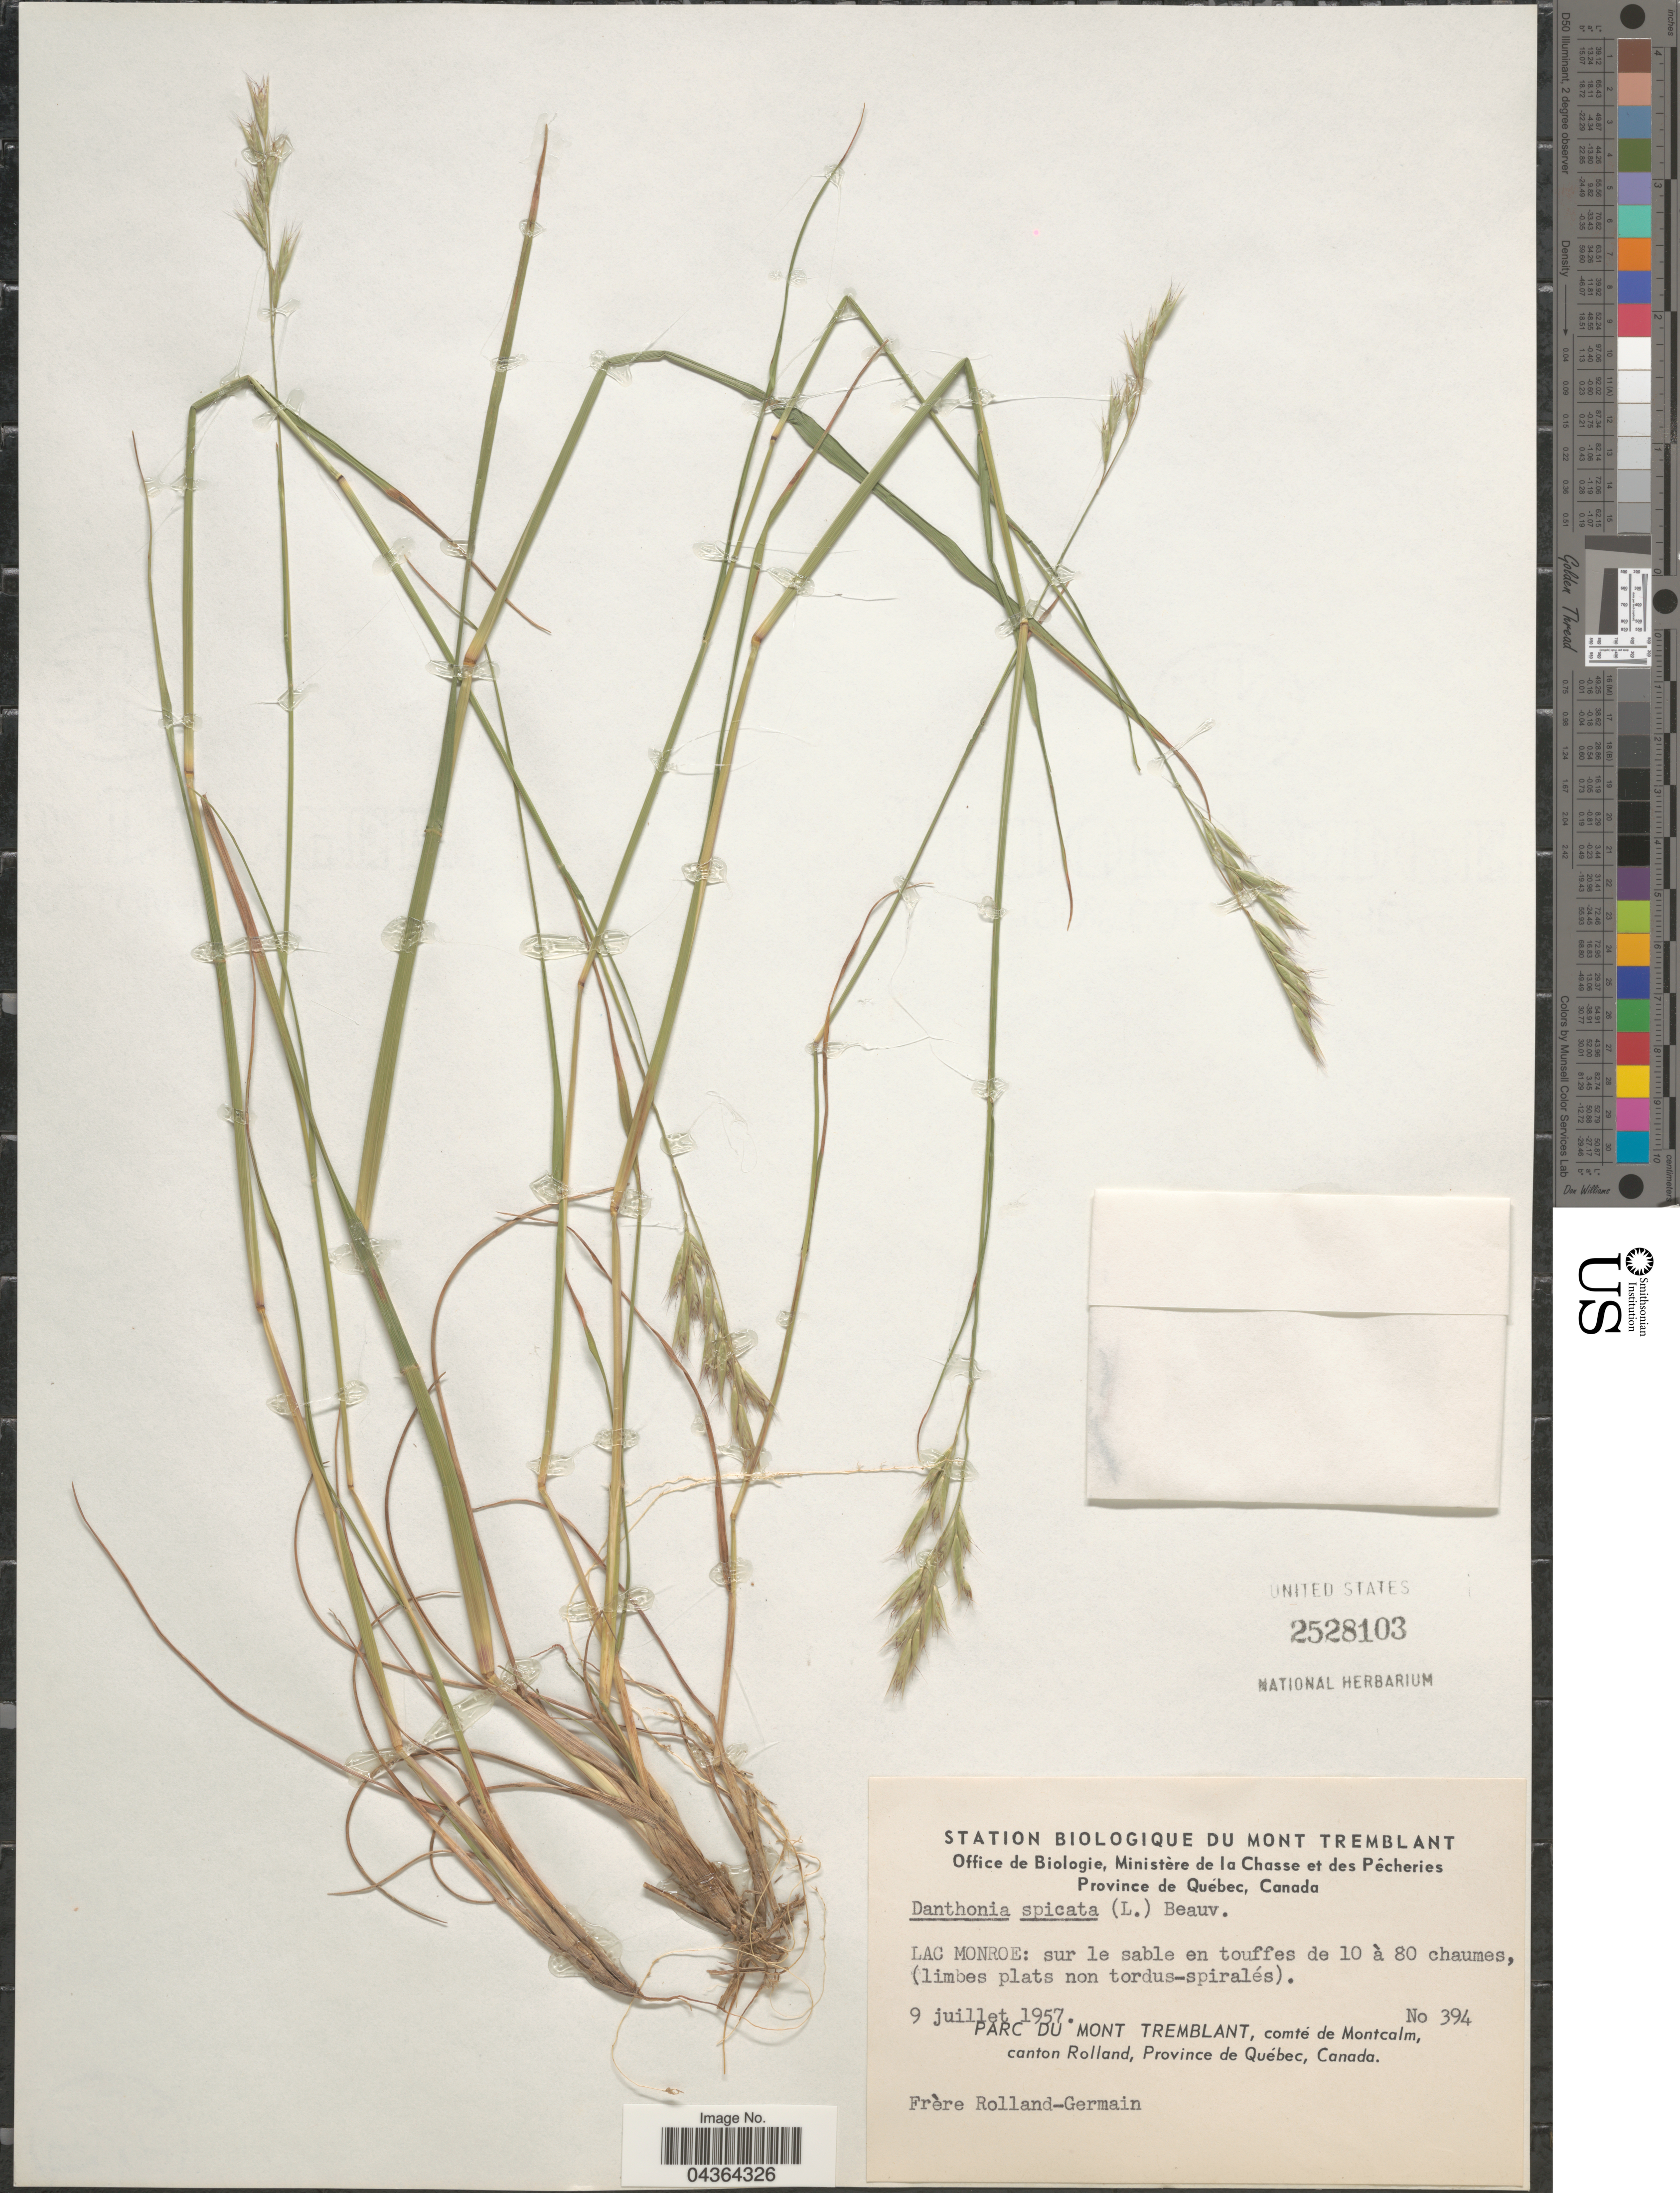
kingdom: Plantae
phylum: Tracheophyta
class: Liliopsida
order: Poales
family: Poaceae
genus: Danthonia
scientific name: Danthonia spicata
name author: (L.) P. Beauv. ex Roem. & Schult.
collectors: Rolland-Germain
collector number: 394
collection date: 1957-07-09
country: Canada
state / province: Quebec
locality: Lac Monroe: sur le sable en touffes de 10 à 80 chaumes. Parc du Mont Tremblant, comté de Montcalm, canton Rolland.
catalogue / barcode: US 2528103